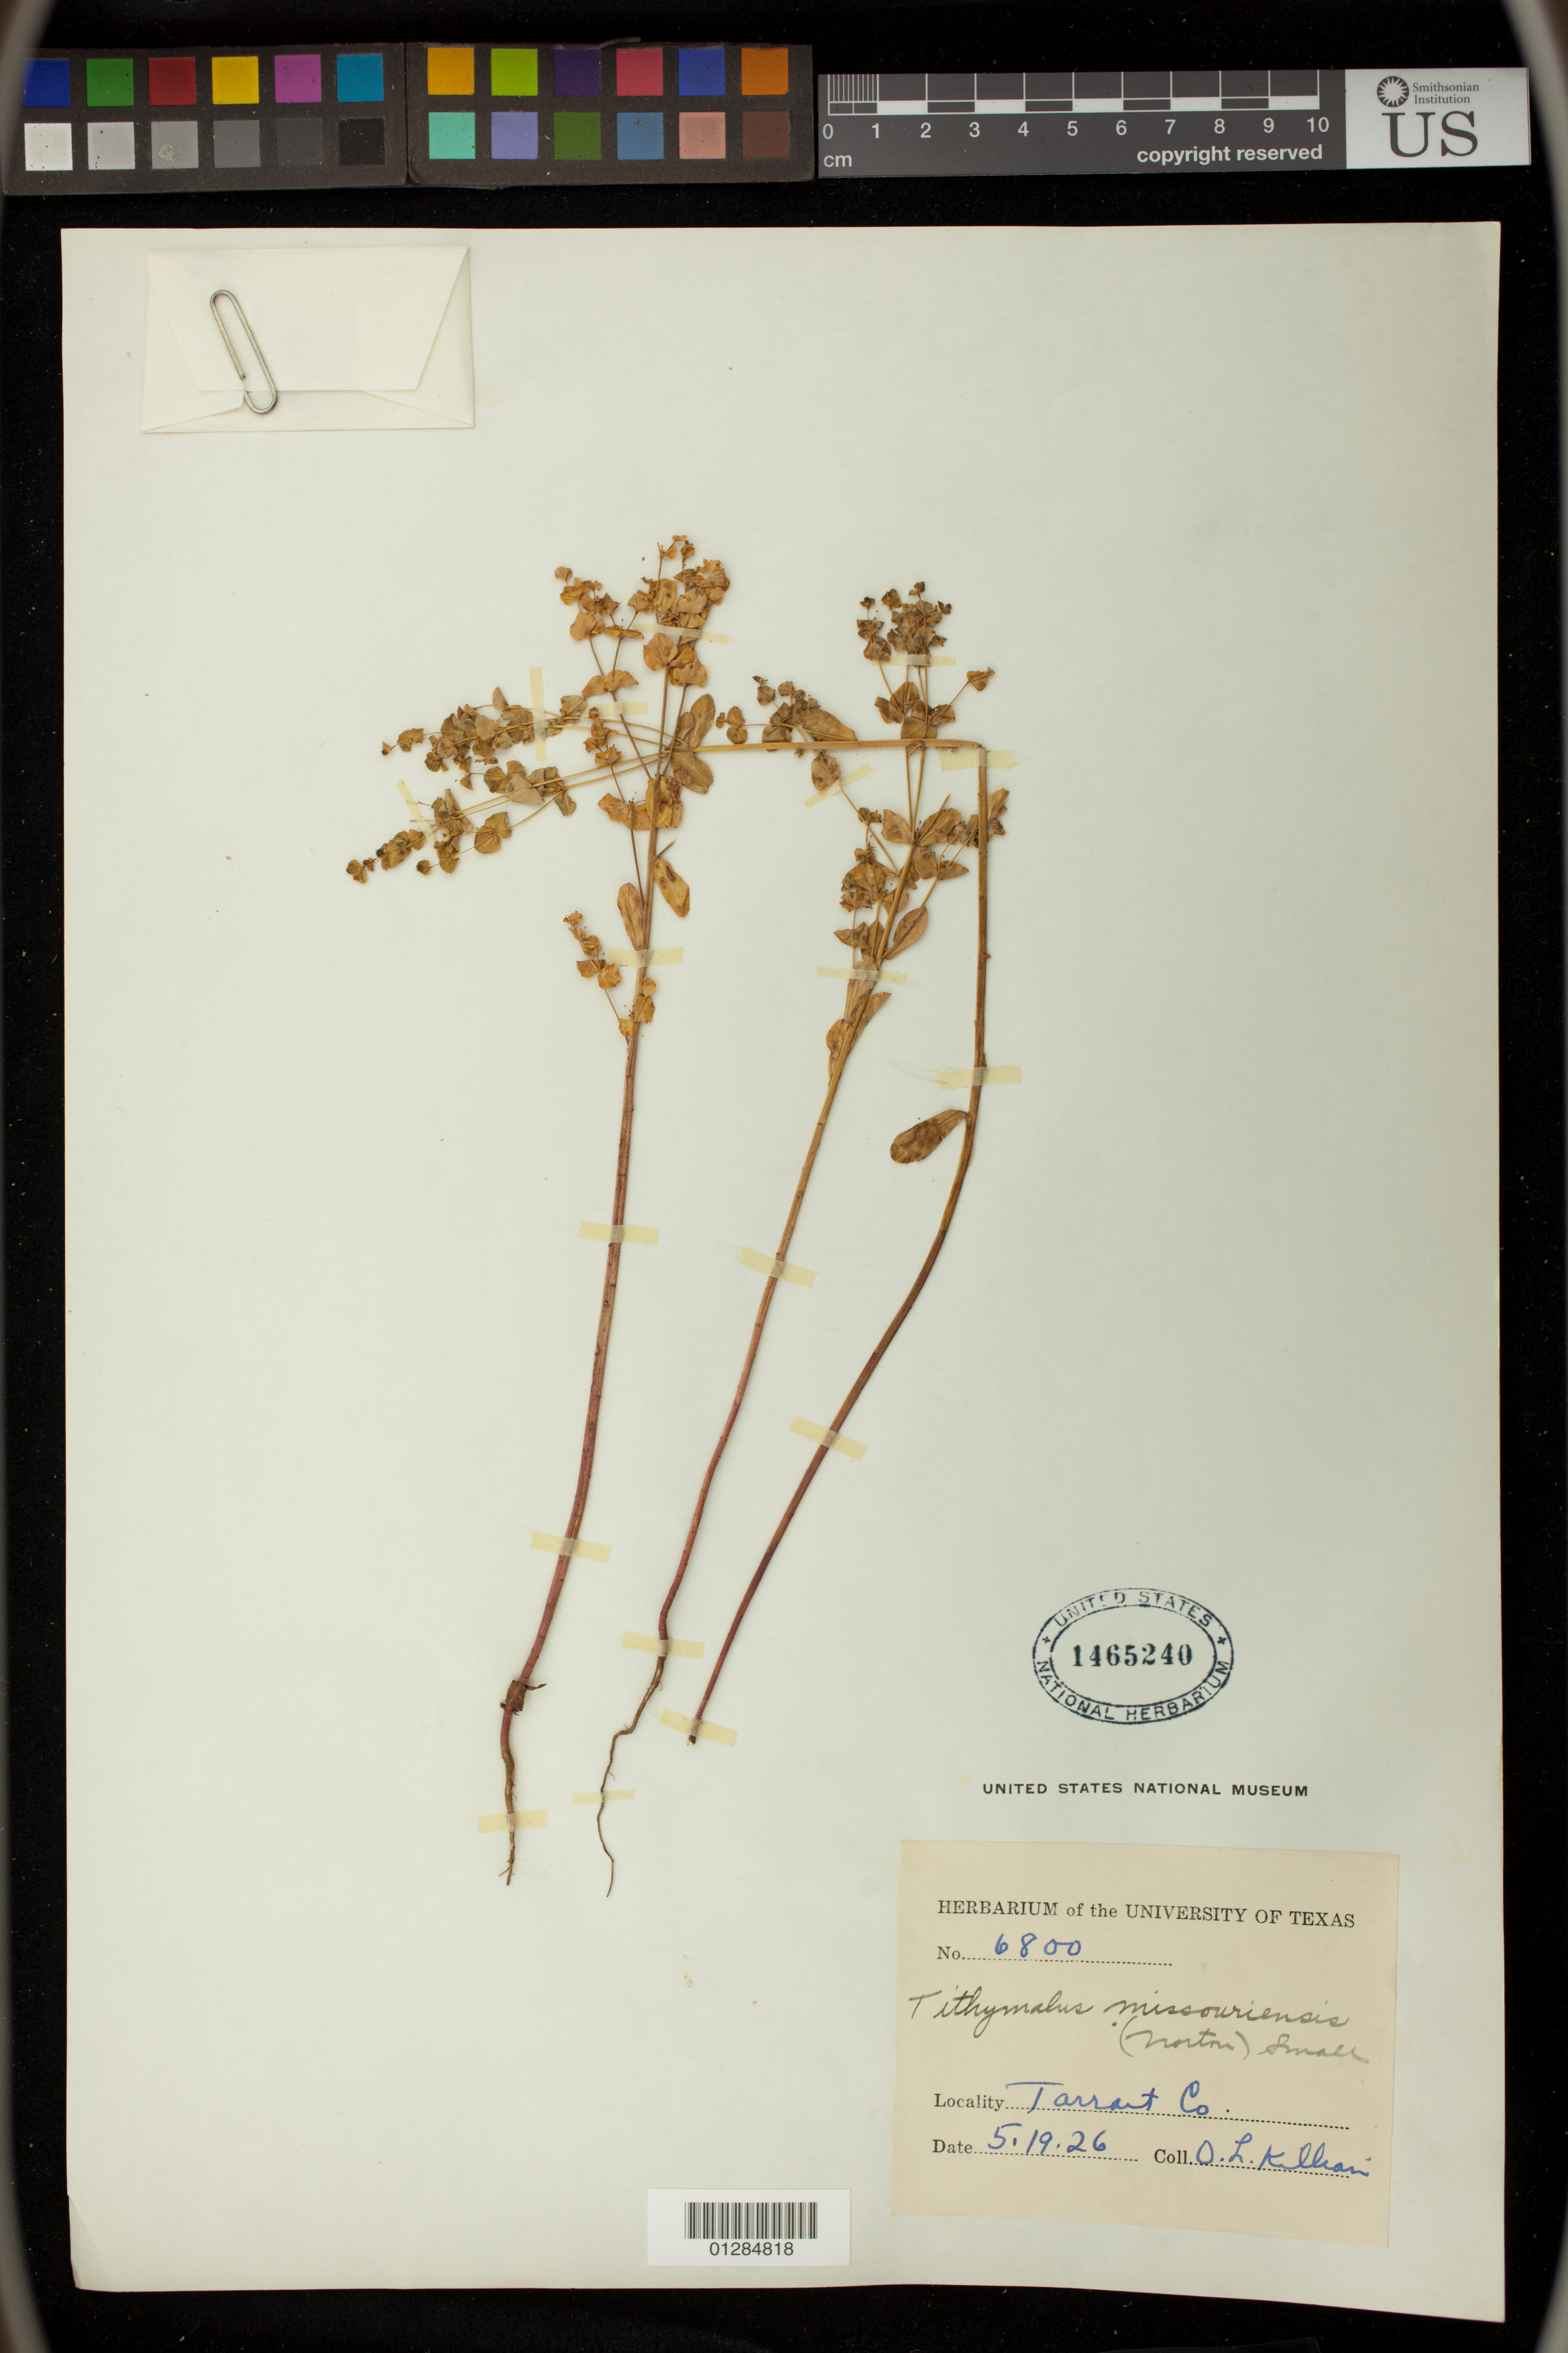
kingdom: Plantae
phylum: Tracheophyta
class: Magnoliopsida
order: Malpighiales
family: Euphorbiaceae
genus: Euphorbia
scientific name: Euphorbia spathulata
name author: Lam.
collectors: O. Killian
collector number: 6800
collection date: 1926-05-19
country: United States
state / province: Texas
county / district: Tarrant County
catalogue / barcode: US 1465240